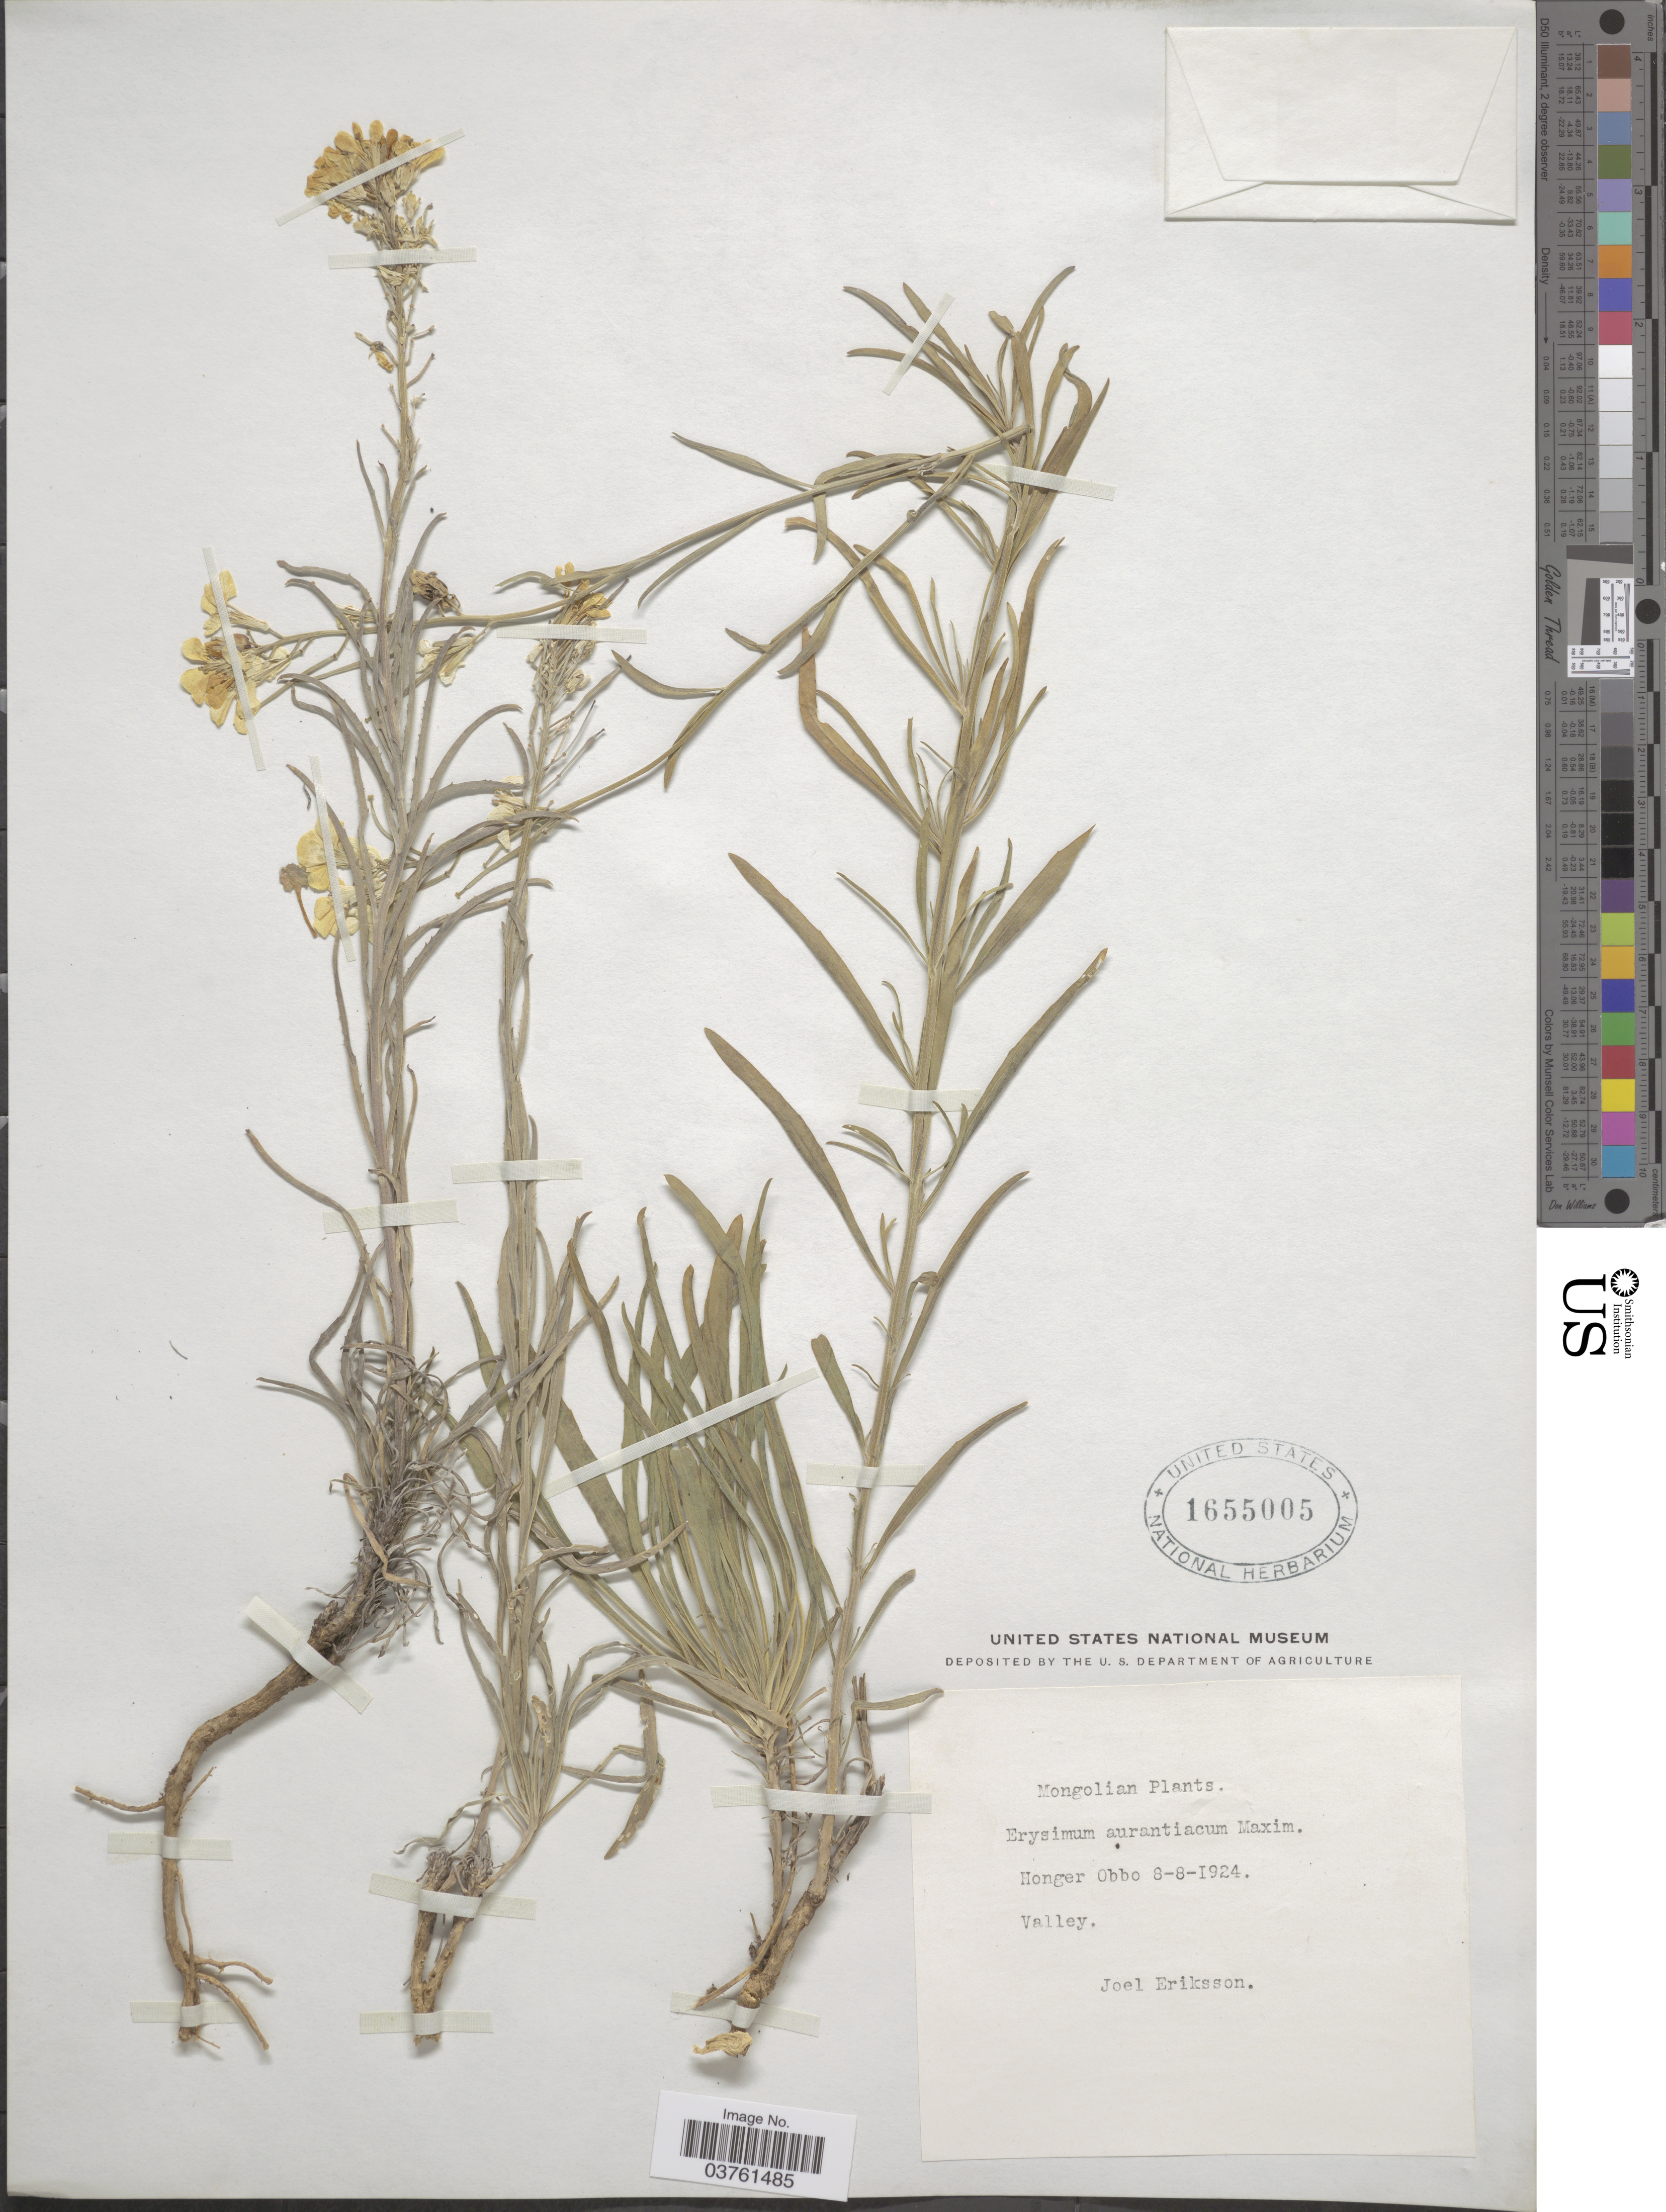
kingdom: Plantae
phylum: Tracheophyta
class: Magnoliopsida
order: Brassicales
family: Brassicaceae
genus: Erysimum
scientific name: Erysimum aurantiacum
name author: Maxim.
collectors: J. Eriksson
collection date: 1924-08-08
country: Mongolia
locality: Mongolian. Honger Obbo. Valley.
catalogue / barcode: US 1655005